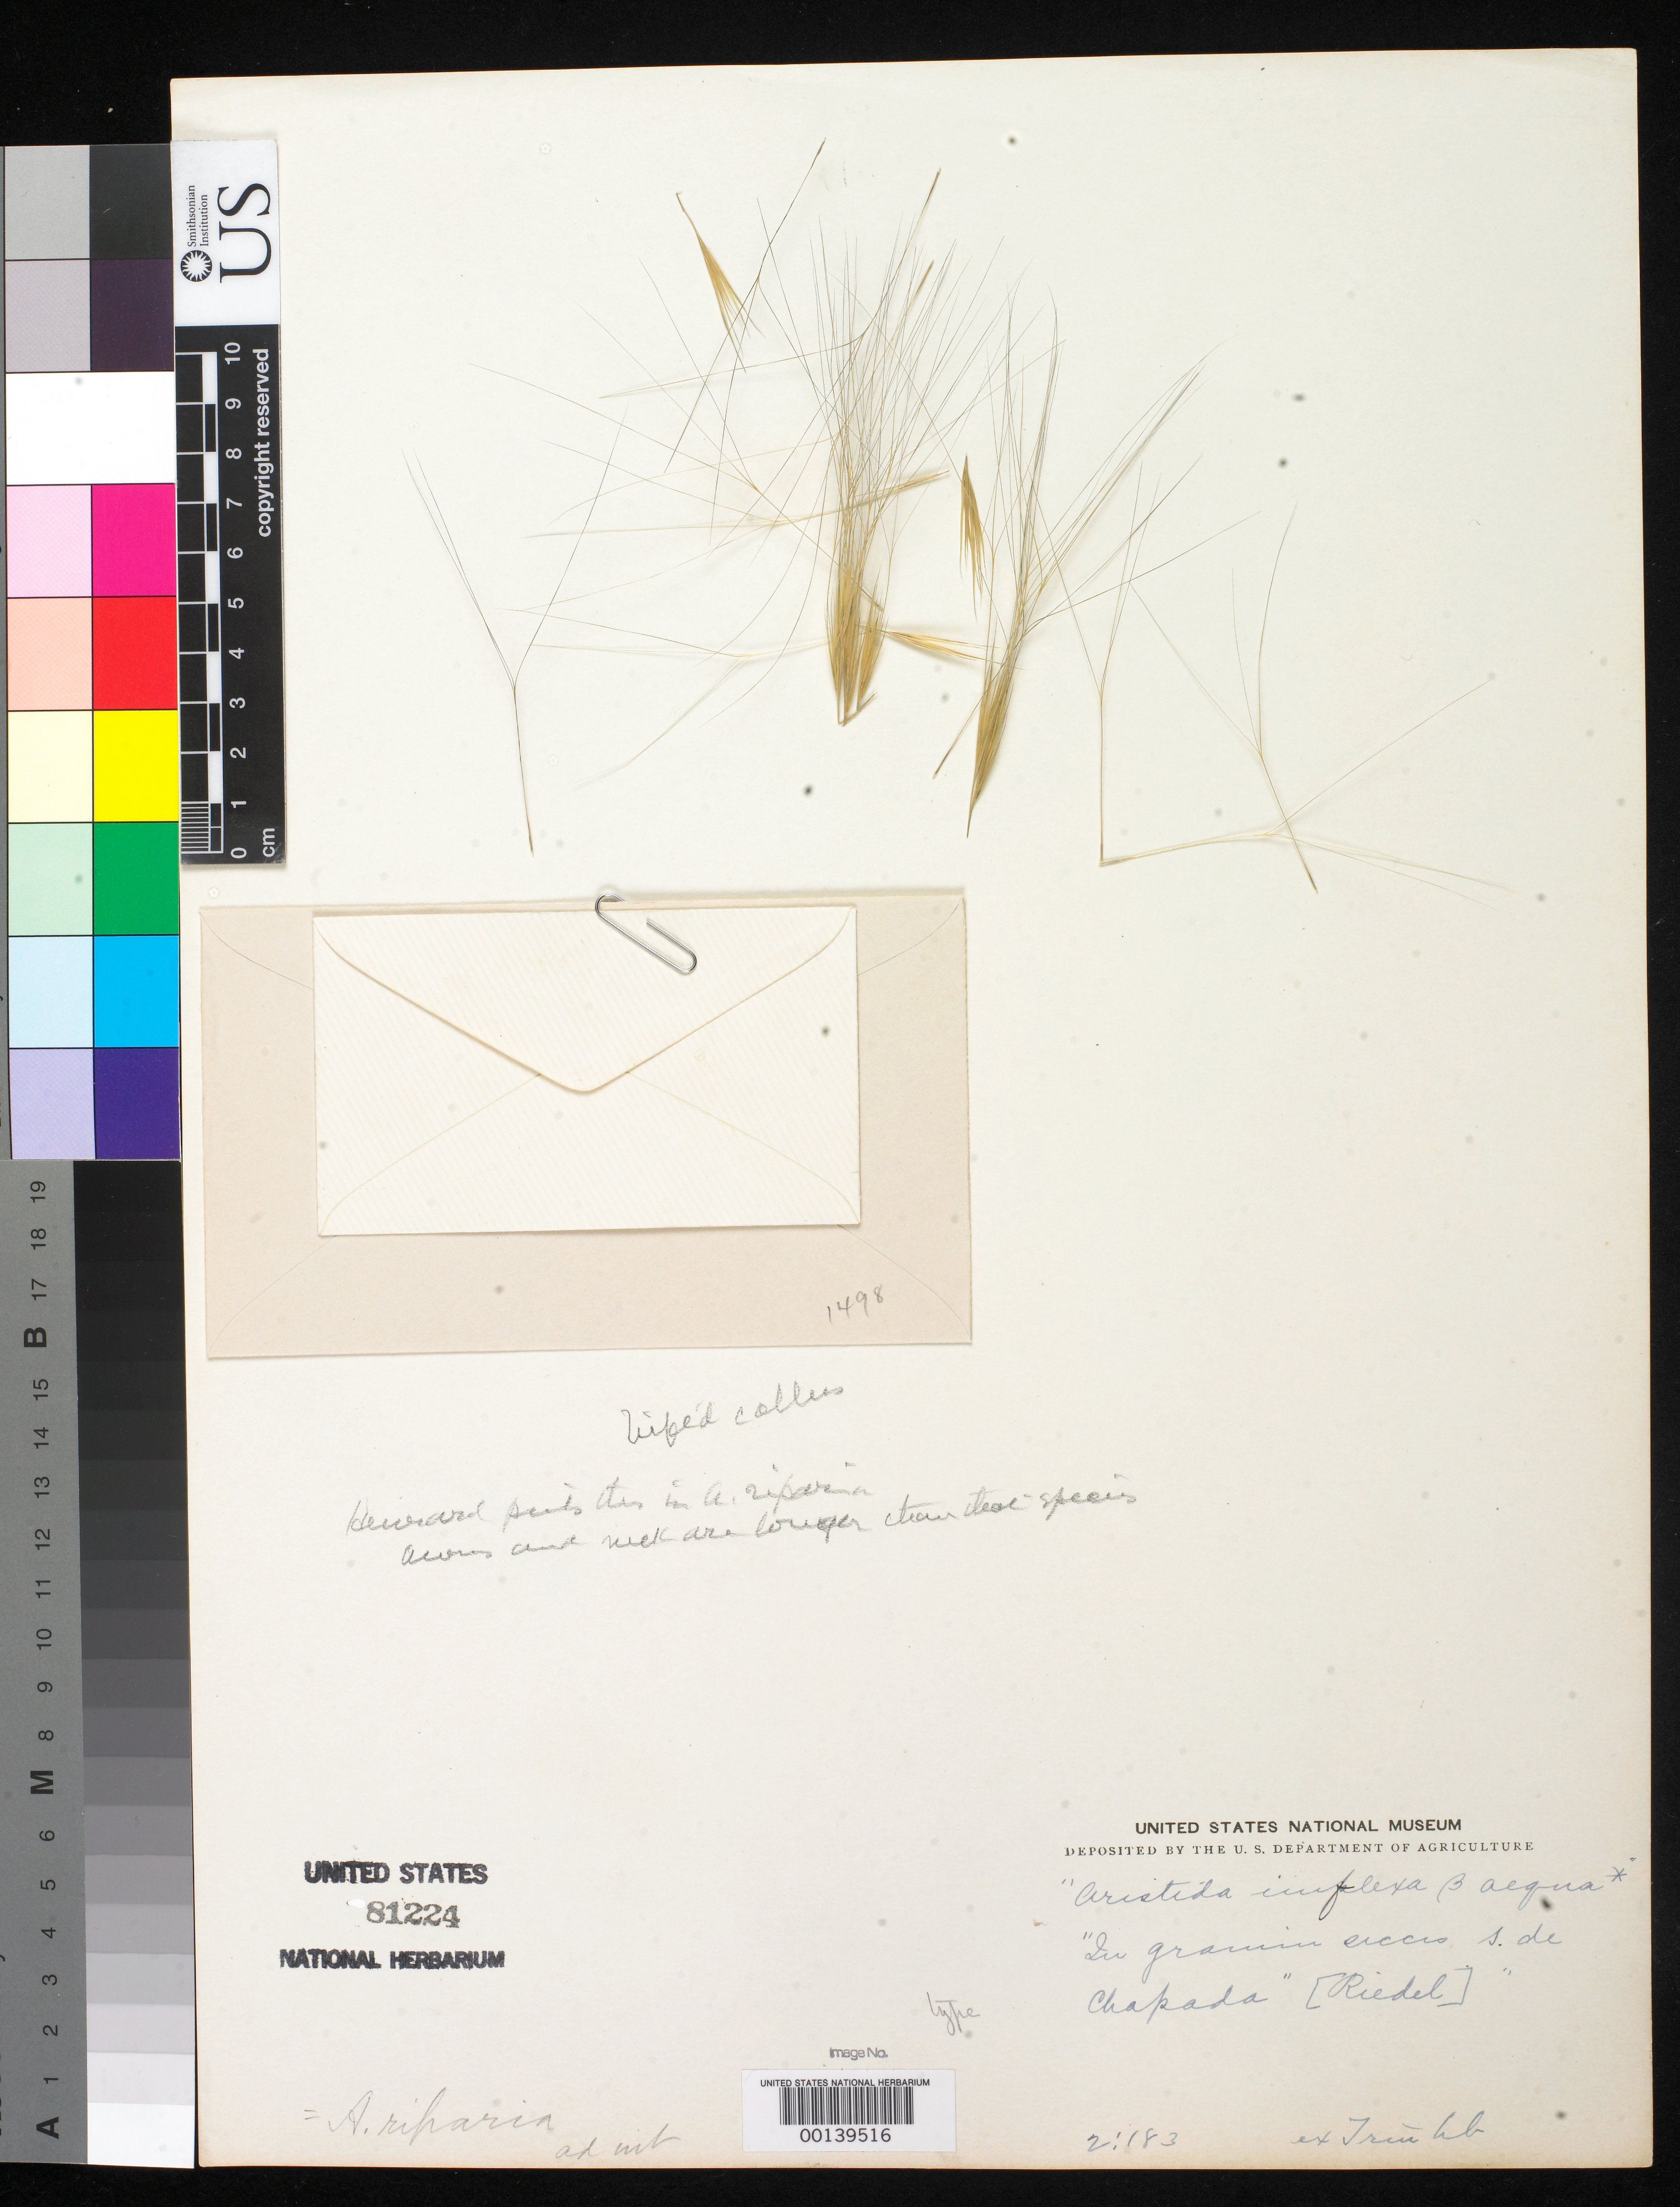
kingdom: Plantae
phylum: Tracheophyta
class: Liliopsida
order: Poales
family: Poaceae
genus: Aristida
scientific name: Aristida implexa var. aequa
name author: Trin. & Rupr.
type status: Type Fragment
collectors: L. Riedel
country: Brazil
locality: Serra da Chapada.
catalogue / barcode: US 81224